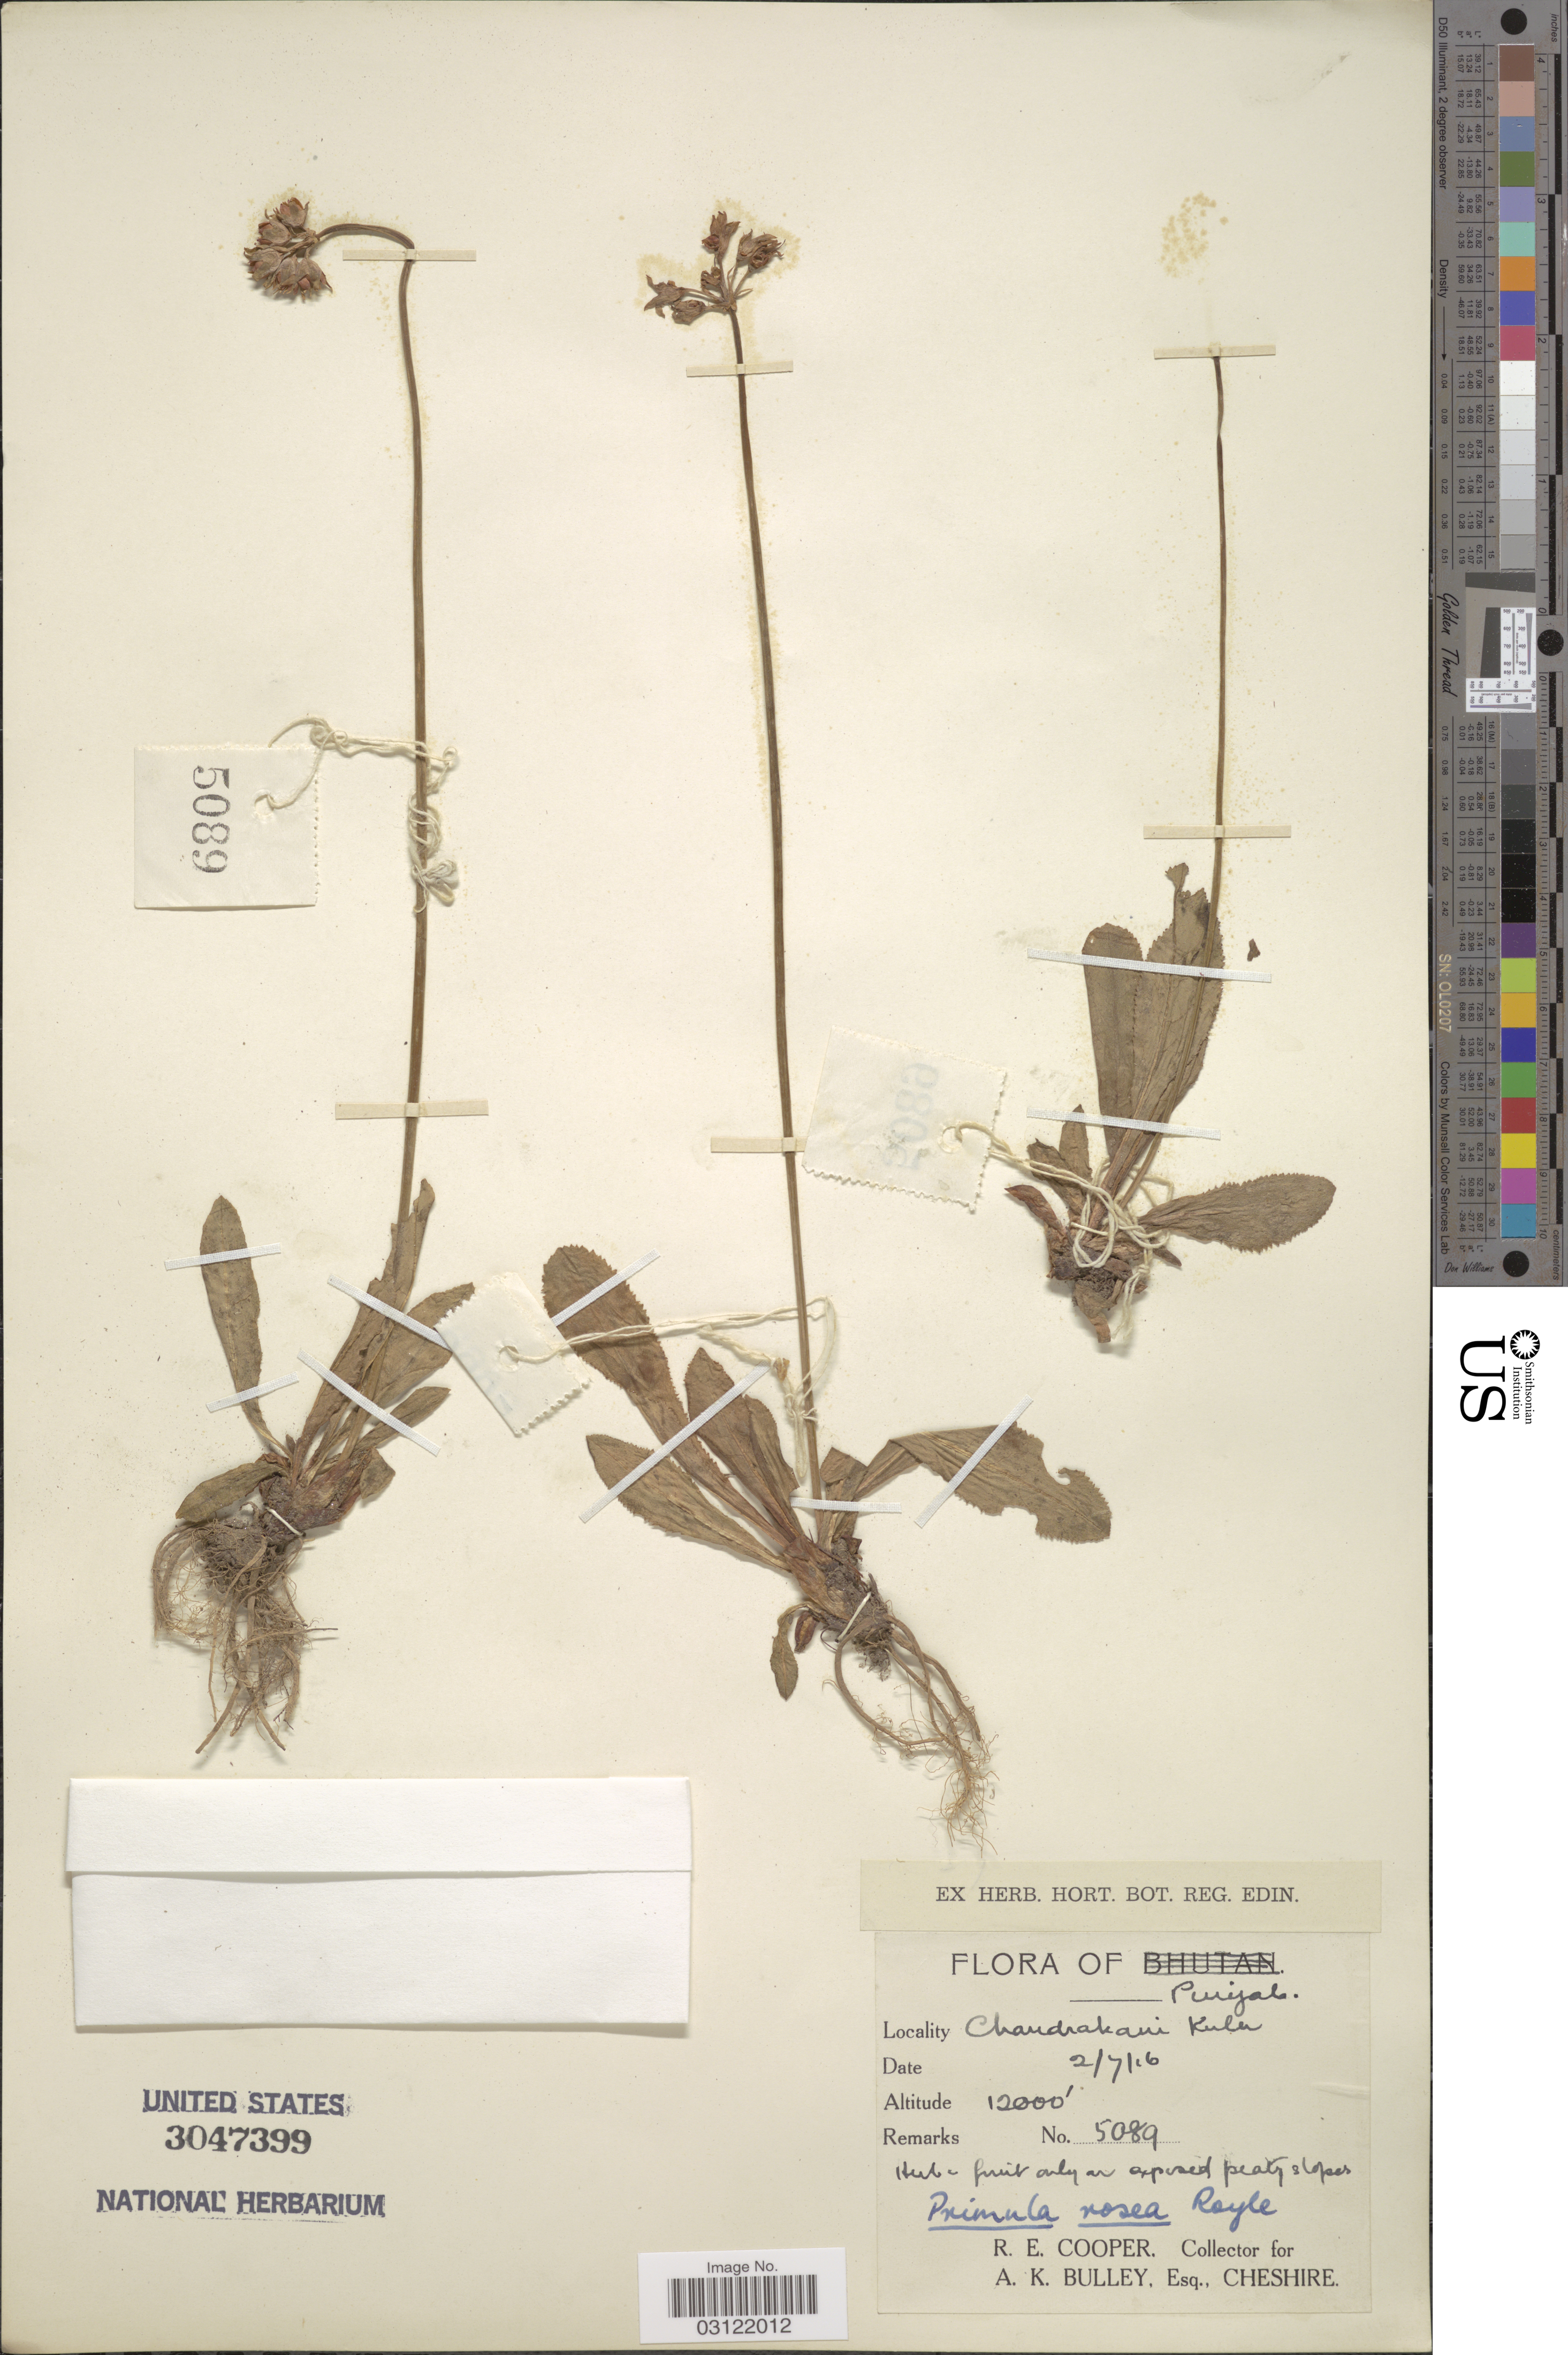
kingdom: Plantae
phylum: Tracheophyta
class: Magnoliopsida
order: Ericales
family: Primulaceae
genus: Primula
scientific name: Primula rosea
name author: Royle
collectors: R. E. Cooper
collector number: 5089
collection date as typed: Transcribed d/m/y: 2/7/16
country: India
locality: Puiyal. Chandrakani Kulu.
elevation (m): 3658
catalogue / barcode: US 3047399